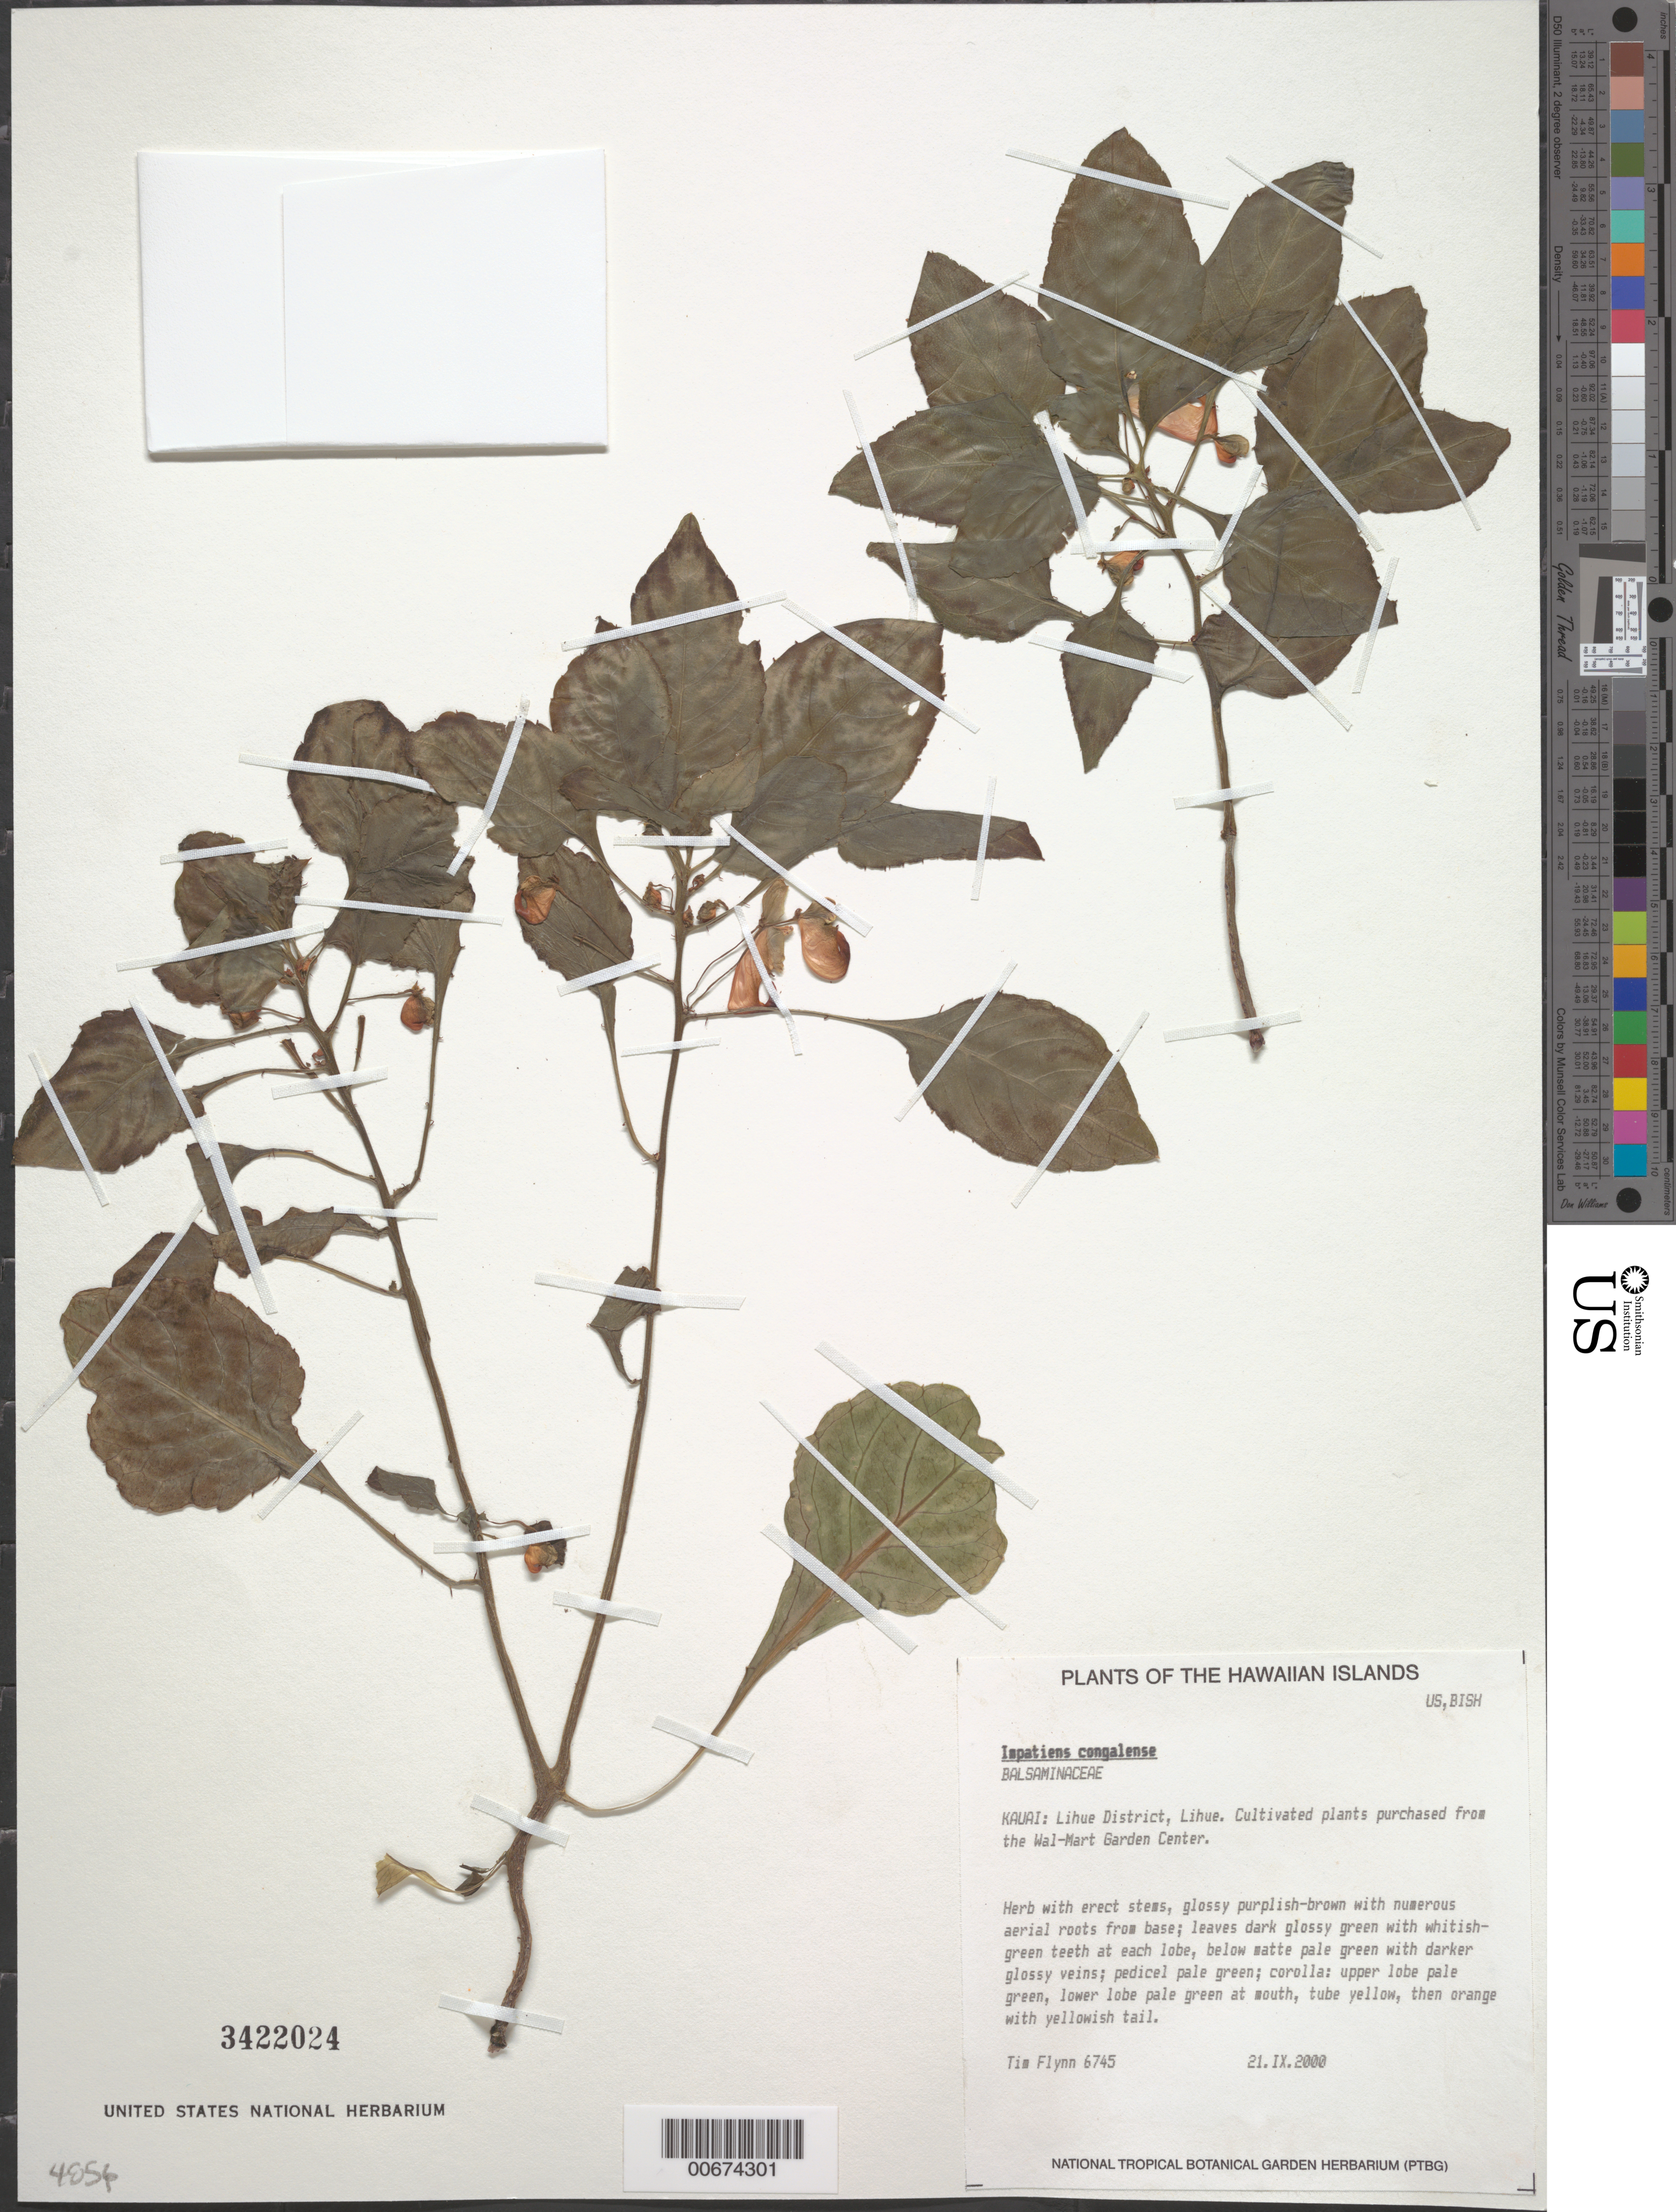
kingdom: Plantae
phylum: Tracheophyta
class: Magnoliopsida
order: Ericales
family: Balsaminaceae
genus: Impatiens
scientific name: Impatiens congolensis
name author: G.M. Schulze & R. Wilczek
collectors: T. W. Flynn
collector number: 6745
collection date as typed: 21 Sep 2000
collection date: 2000-09-21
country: United States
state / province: Hawaii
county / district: Kauai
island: Kaua'i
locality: Lihue District, Lihue.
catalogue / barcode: US 3422024